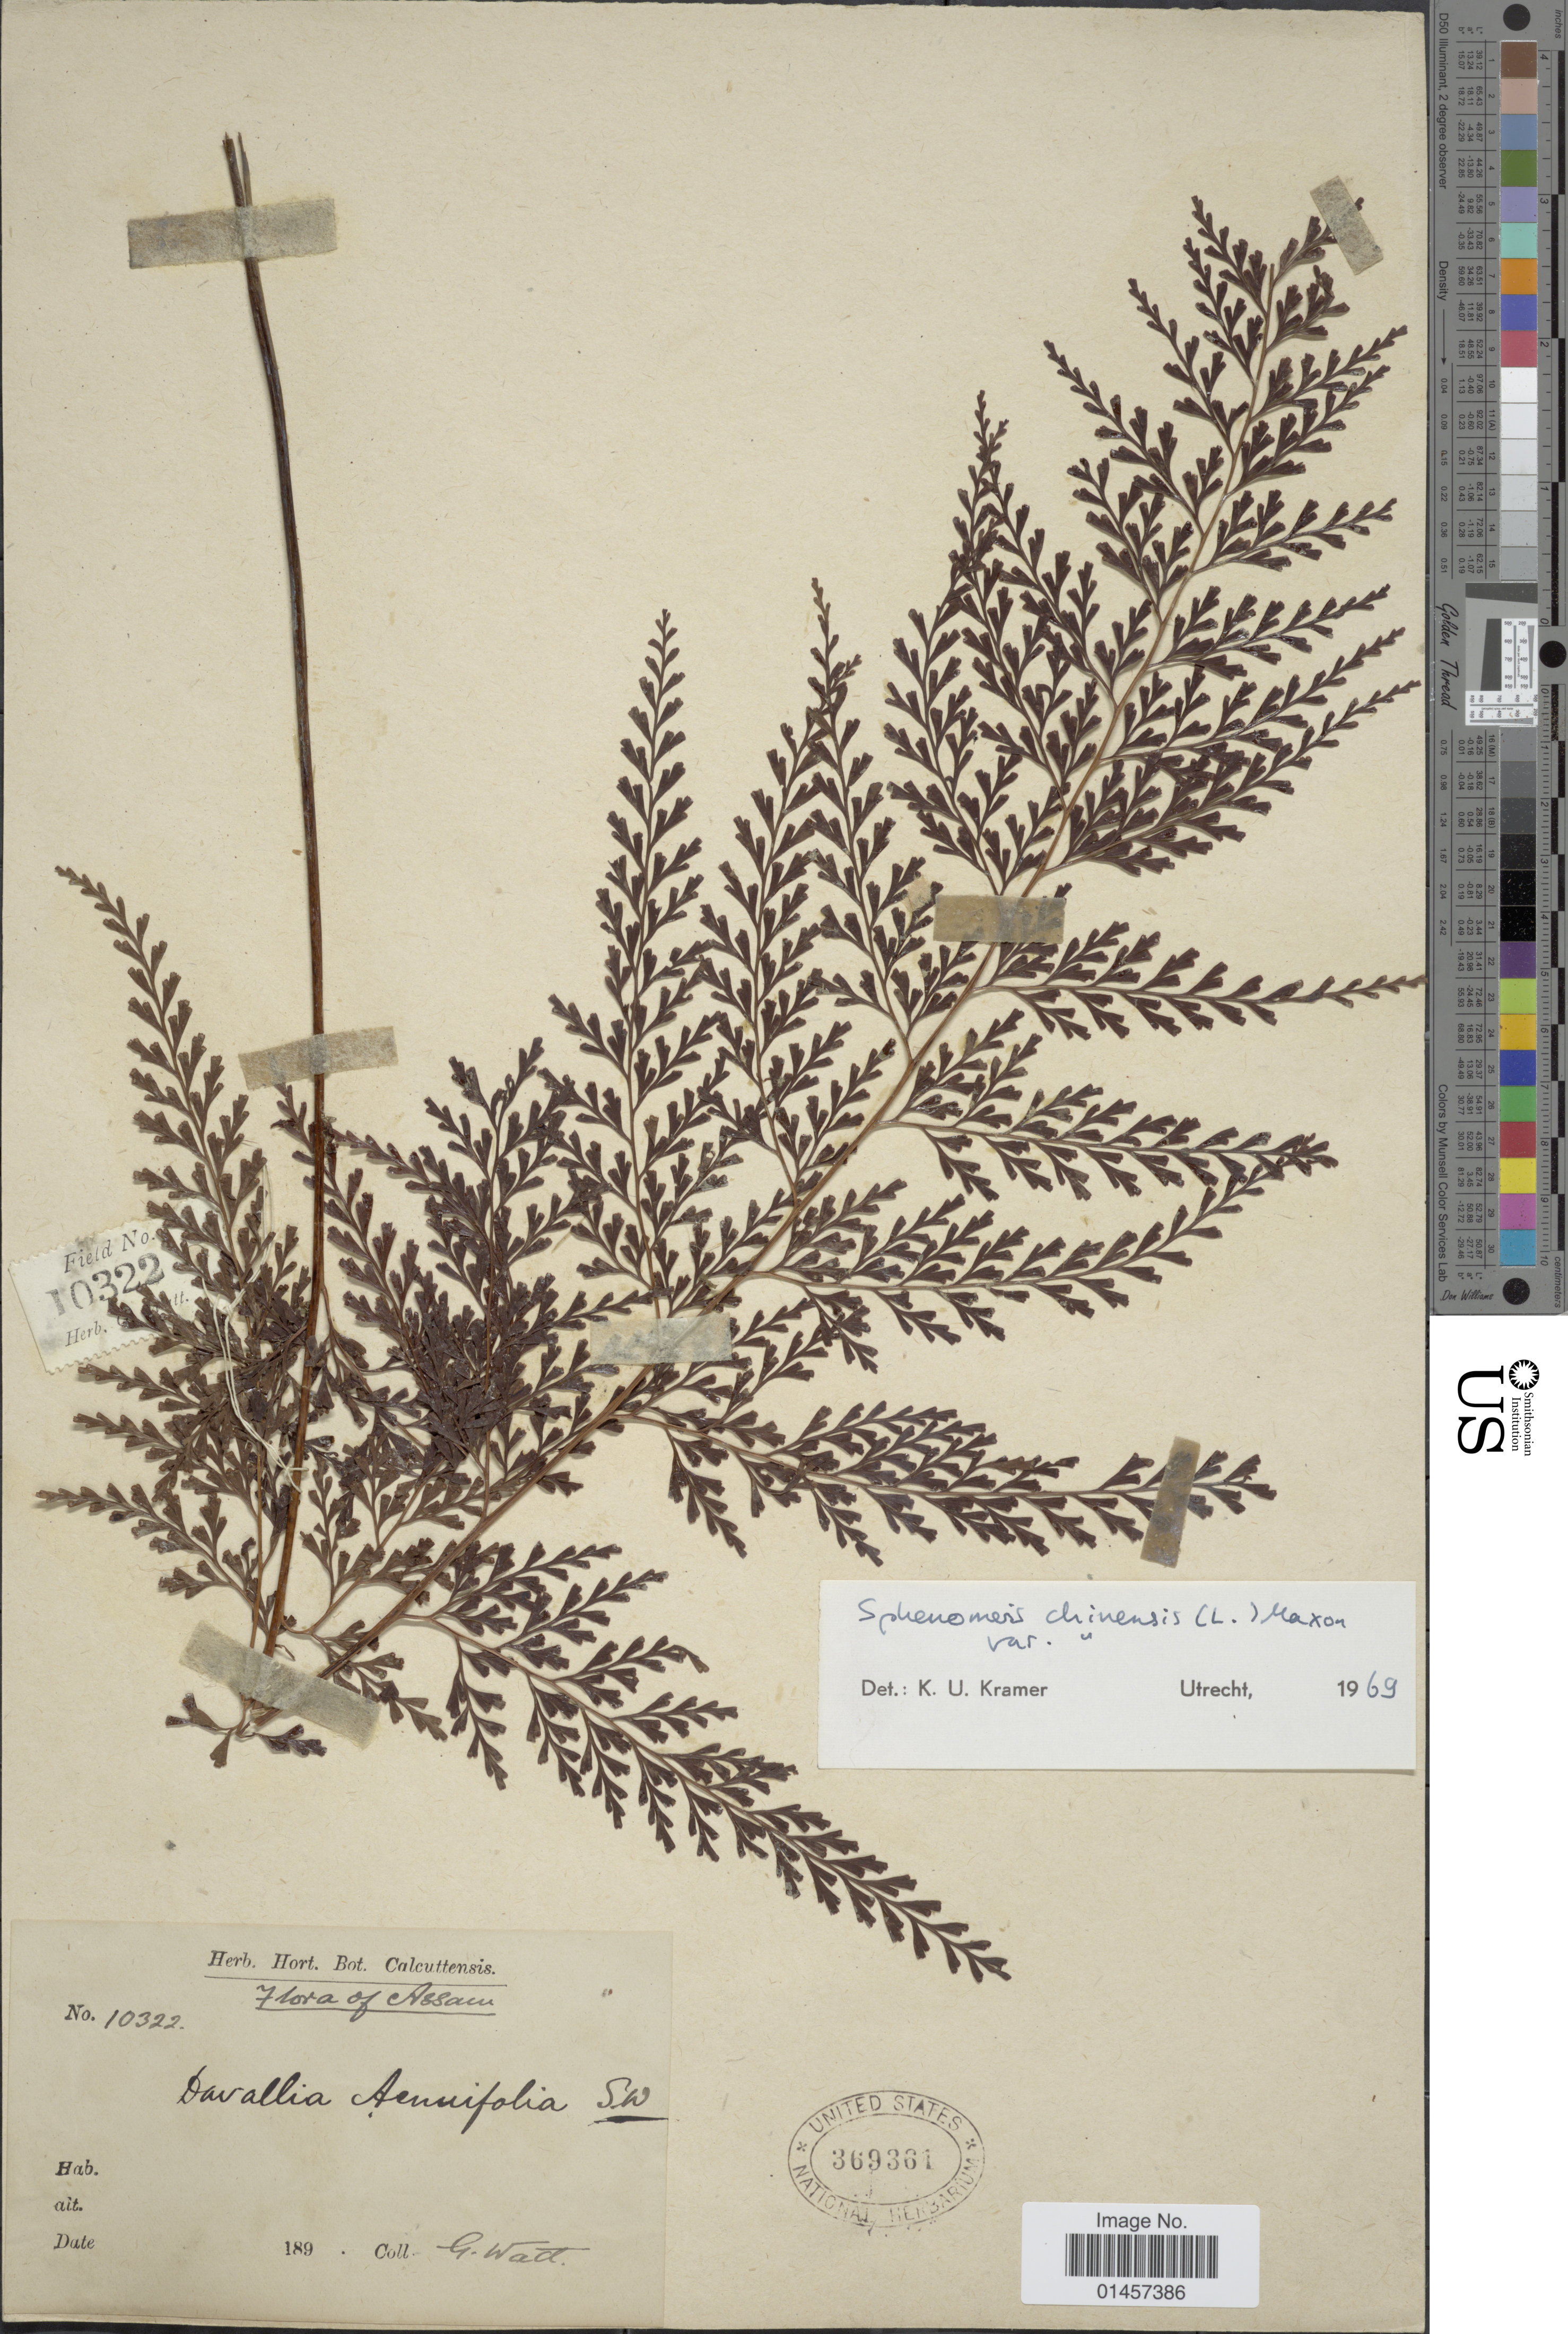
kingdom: Plantae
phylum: Tracheophyta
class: Polypodiopsida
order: Polypodiales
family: Lindsaeaceae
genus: Sphenomeris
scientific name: Sphenomeris chinensis var. chinensis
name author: (L.) Maxon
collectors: G. Watt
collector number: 10322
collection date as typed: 189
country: India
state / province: Assam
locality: Flora of Assam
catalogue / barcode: US 369361